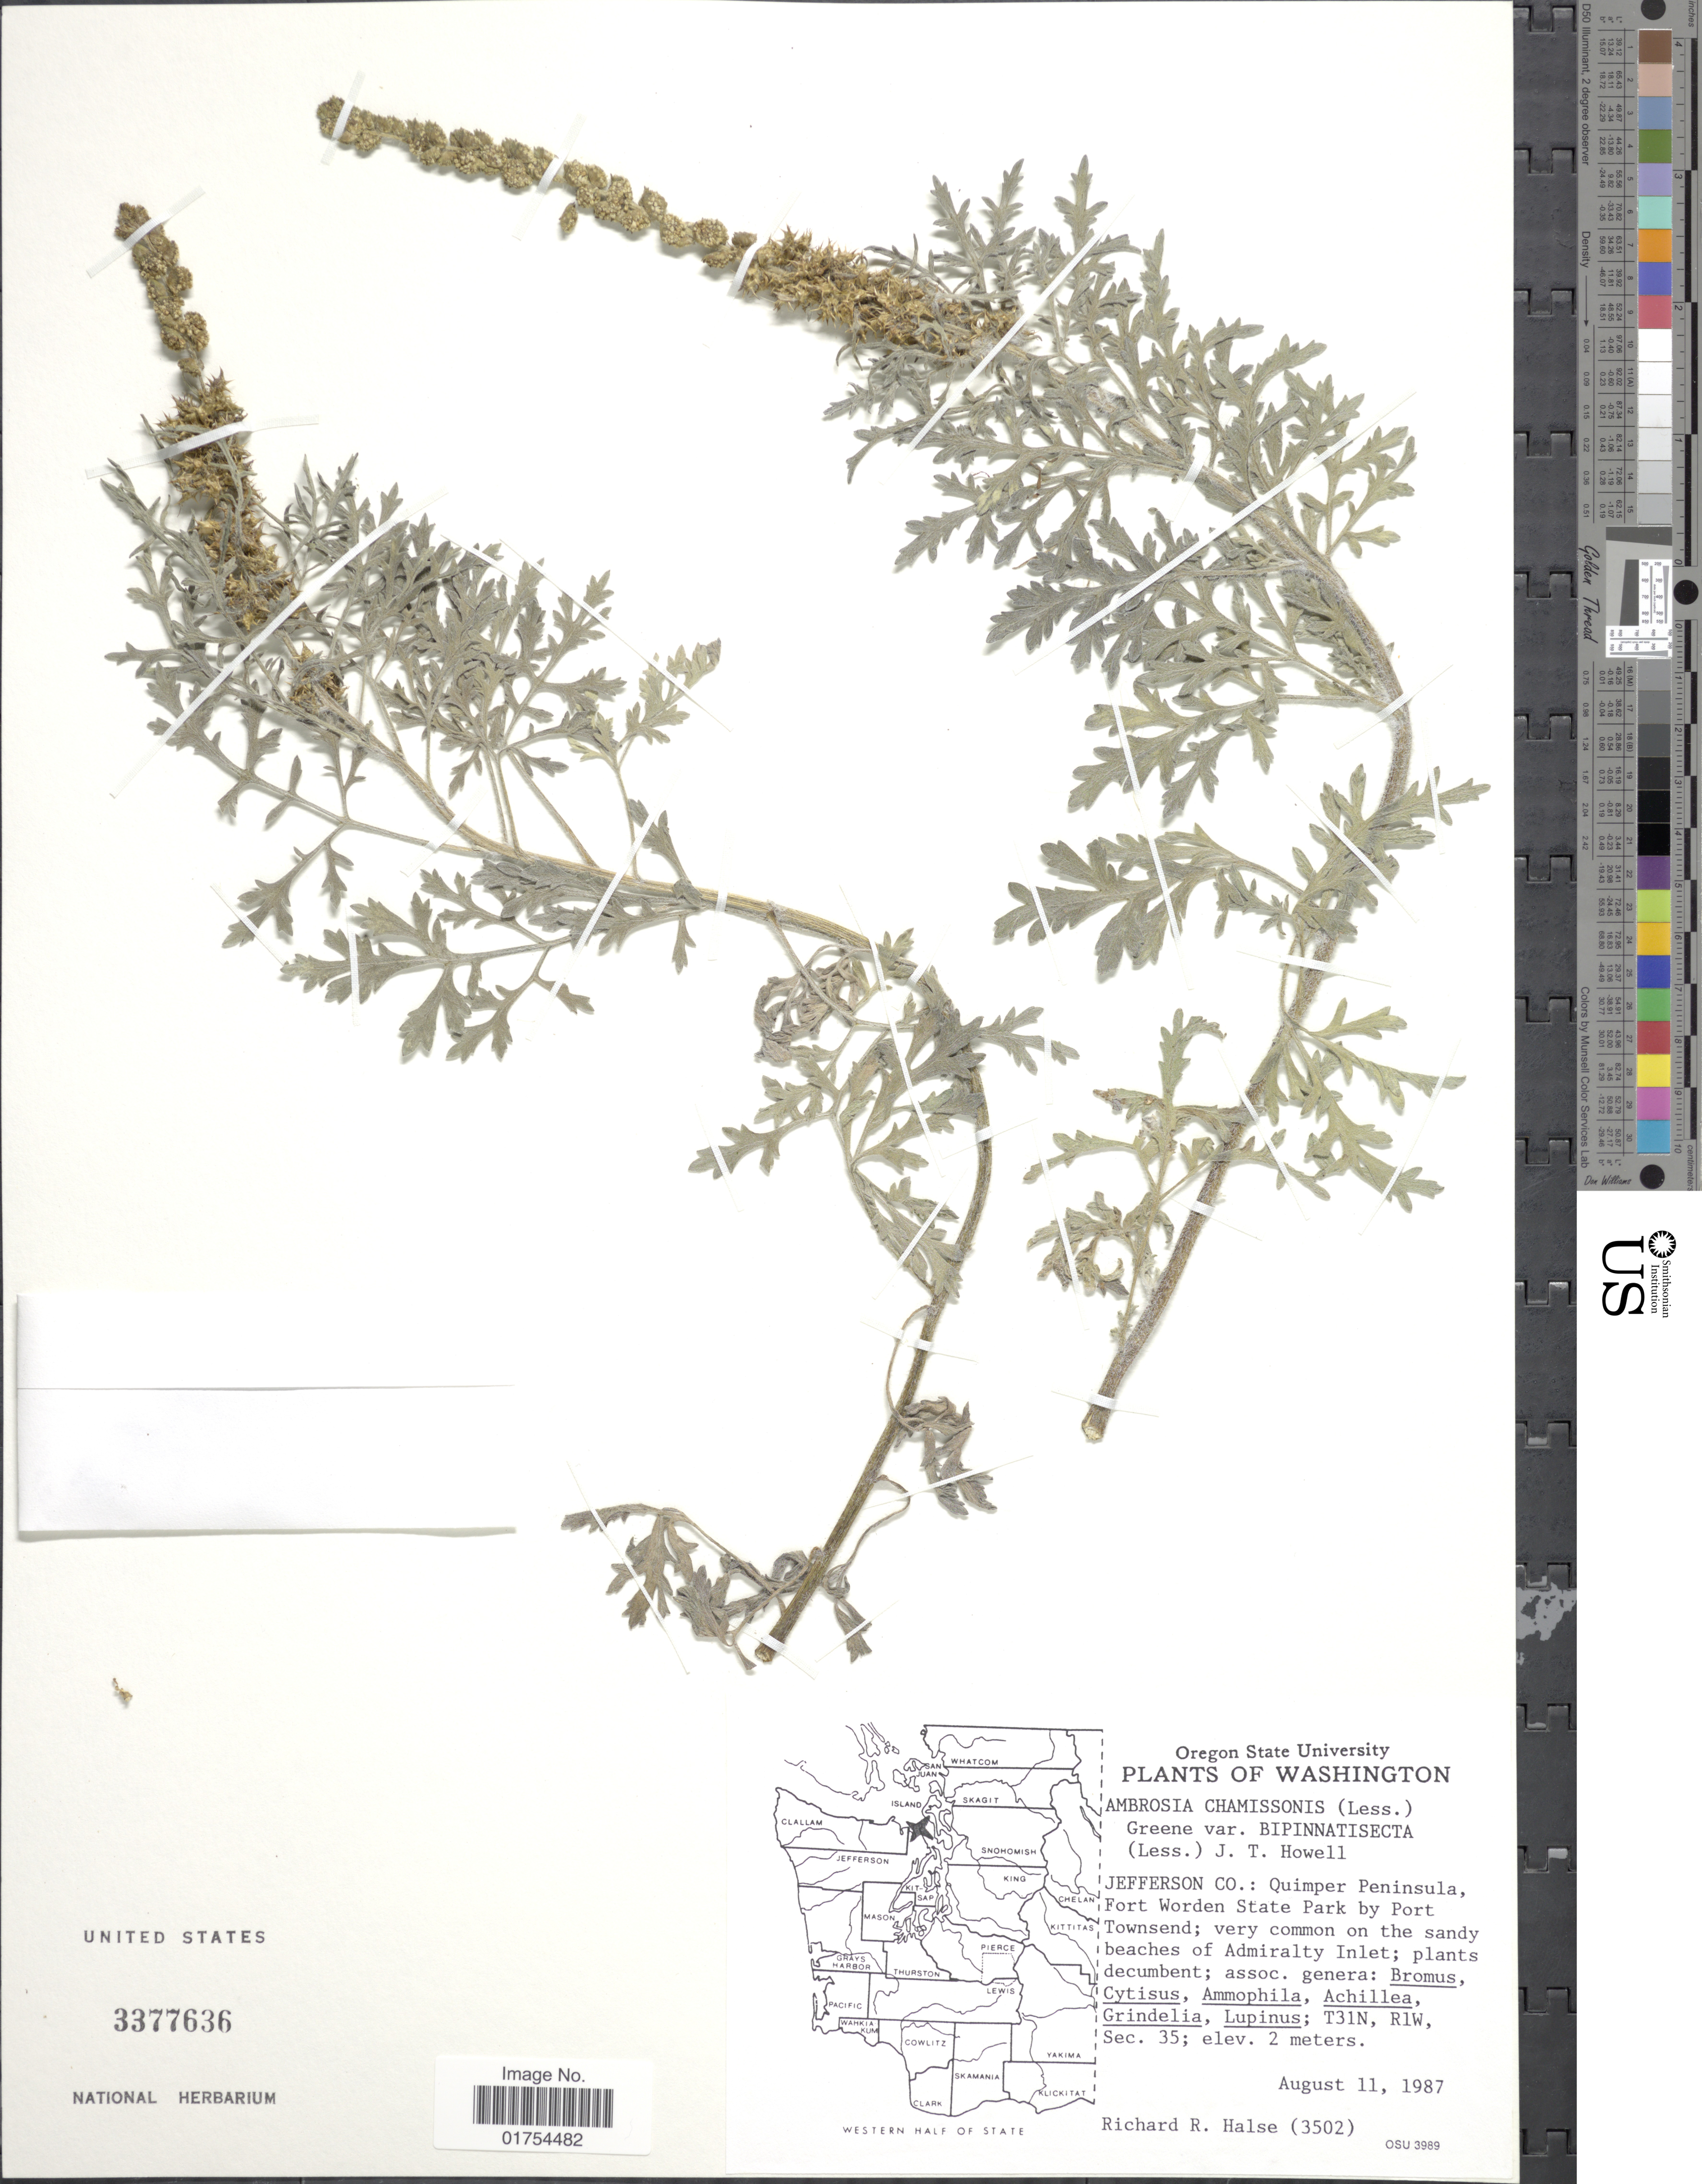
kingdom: Plantae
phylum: Tracheophyta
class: Magnoliopsida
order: Asterales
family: Asteraceae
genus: Franseria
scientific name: Franseria bipinnatifida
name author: (A. Gray) A. Gray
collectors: R. Halse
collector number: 3502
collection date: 1987-08-11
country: United States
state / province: Washington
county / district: Jefferson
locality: Jefferson Co.: Quimper Peninsula, Fort Worden State Park by Port Townsend, T31N, R1W, Sec. 35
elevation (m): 2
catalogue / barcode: US 3377636